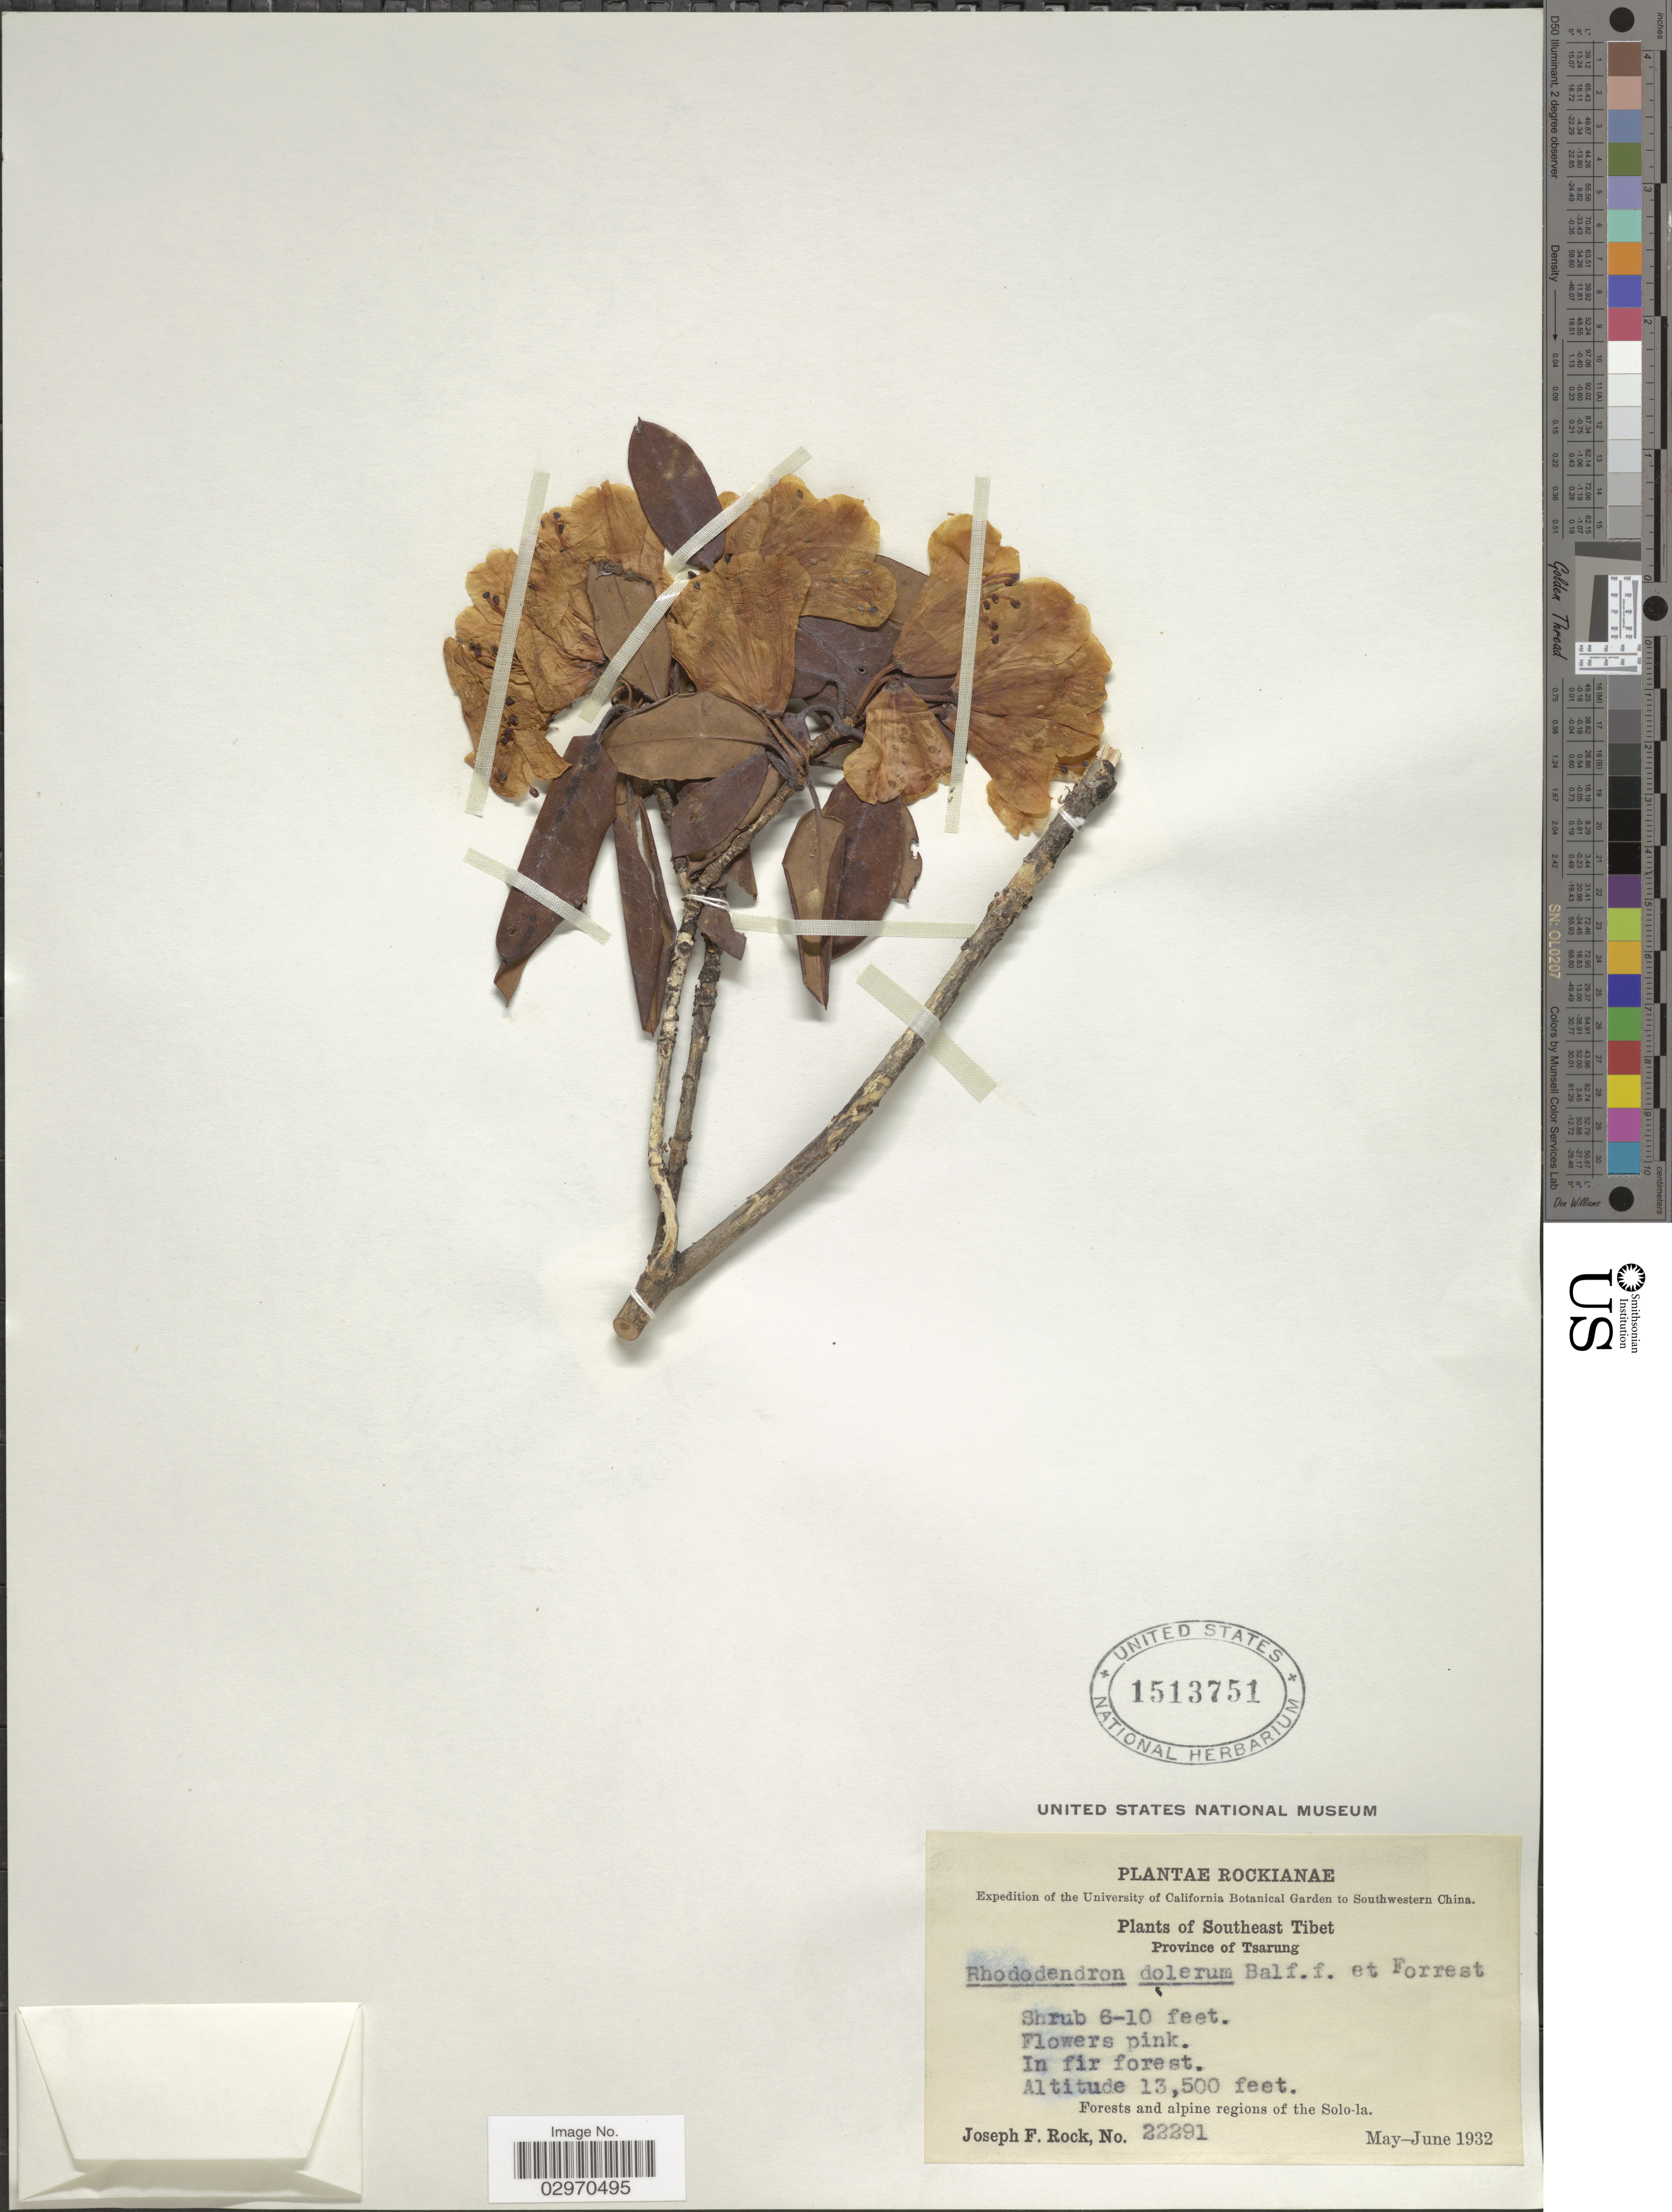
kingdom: Plantae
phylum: Tracheophyta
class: Magnoliopsida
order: Ericales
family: Ericaceae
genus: Rhododendron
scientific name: Rhododendron dolerum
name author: Balf. f. & Forrest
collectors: J. F. Rock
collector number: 22291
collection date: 1932-05/1932-06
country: China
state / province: Xizang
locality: Southwestern China. Southeast Tibet. Province of Tsarung. Forests and alpine regions of the Solo-la.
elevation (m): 4115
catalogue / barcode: US 1513751